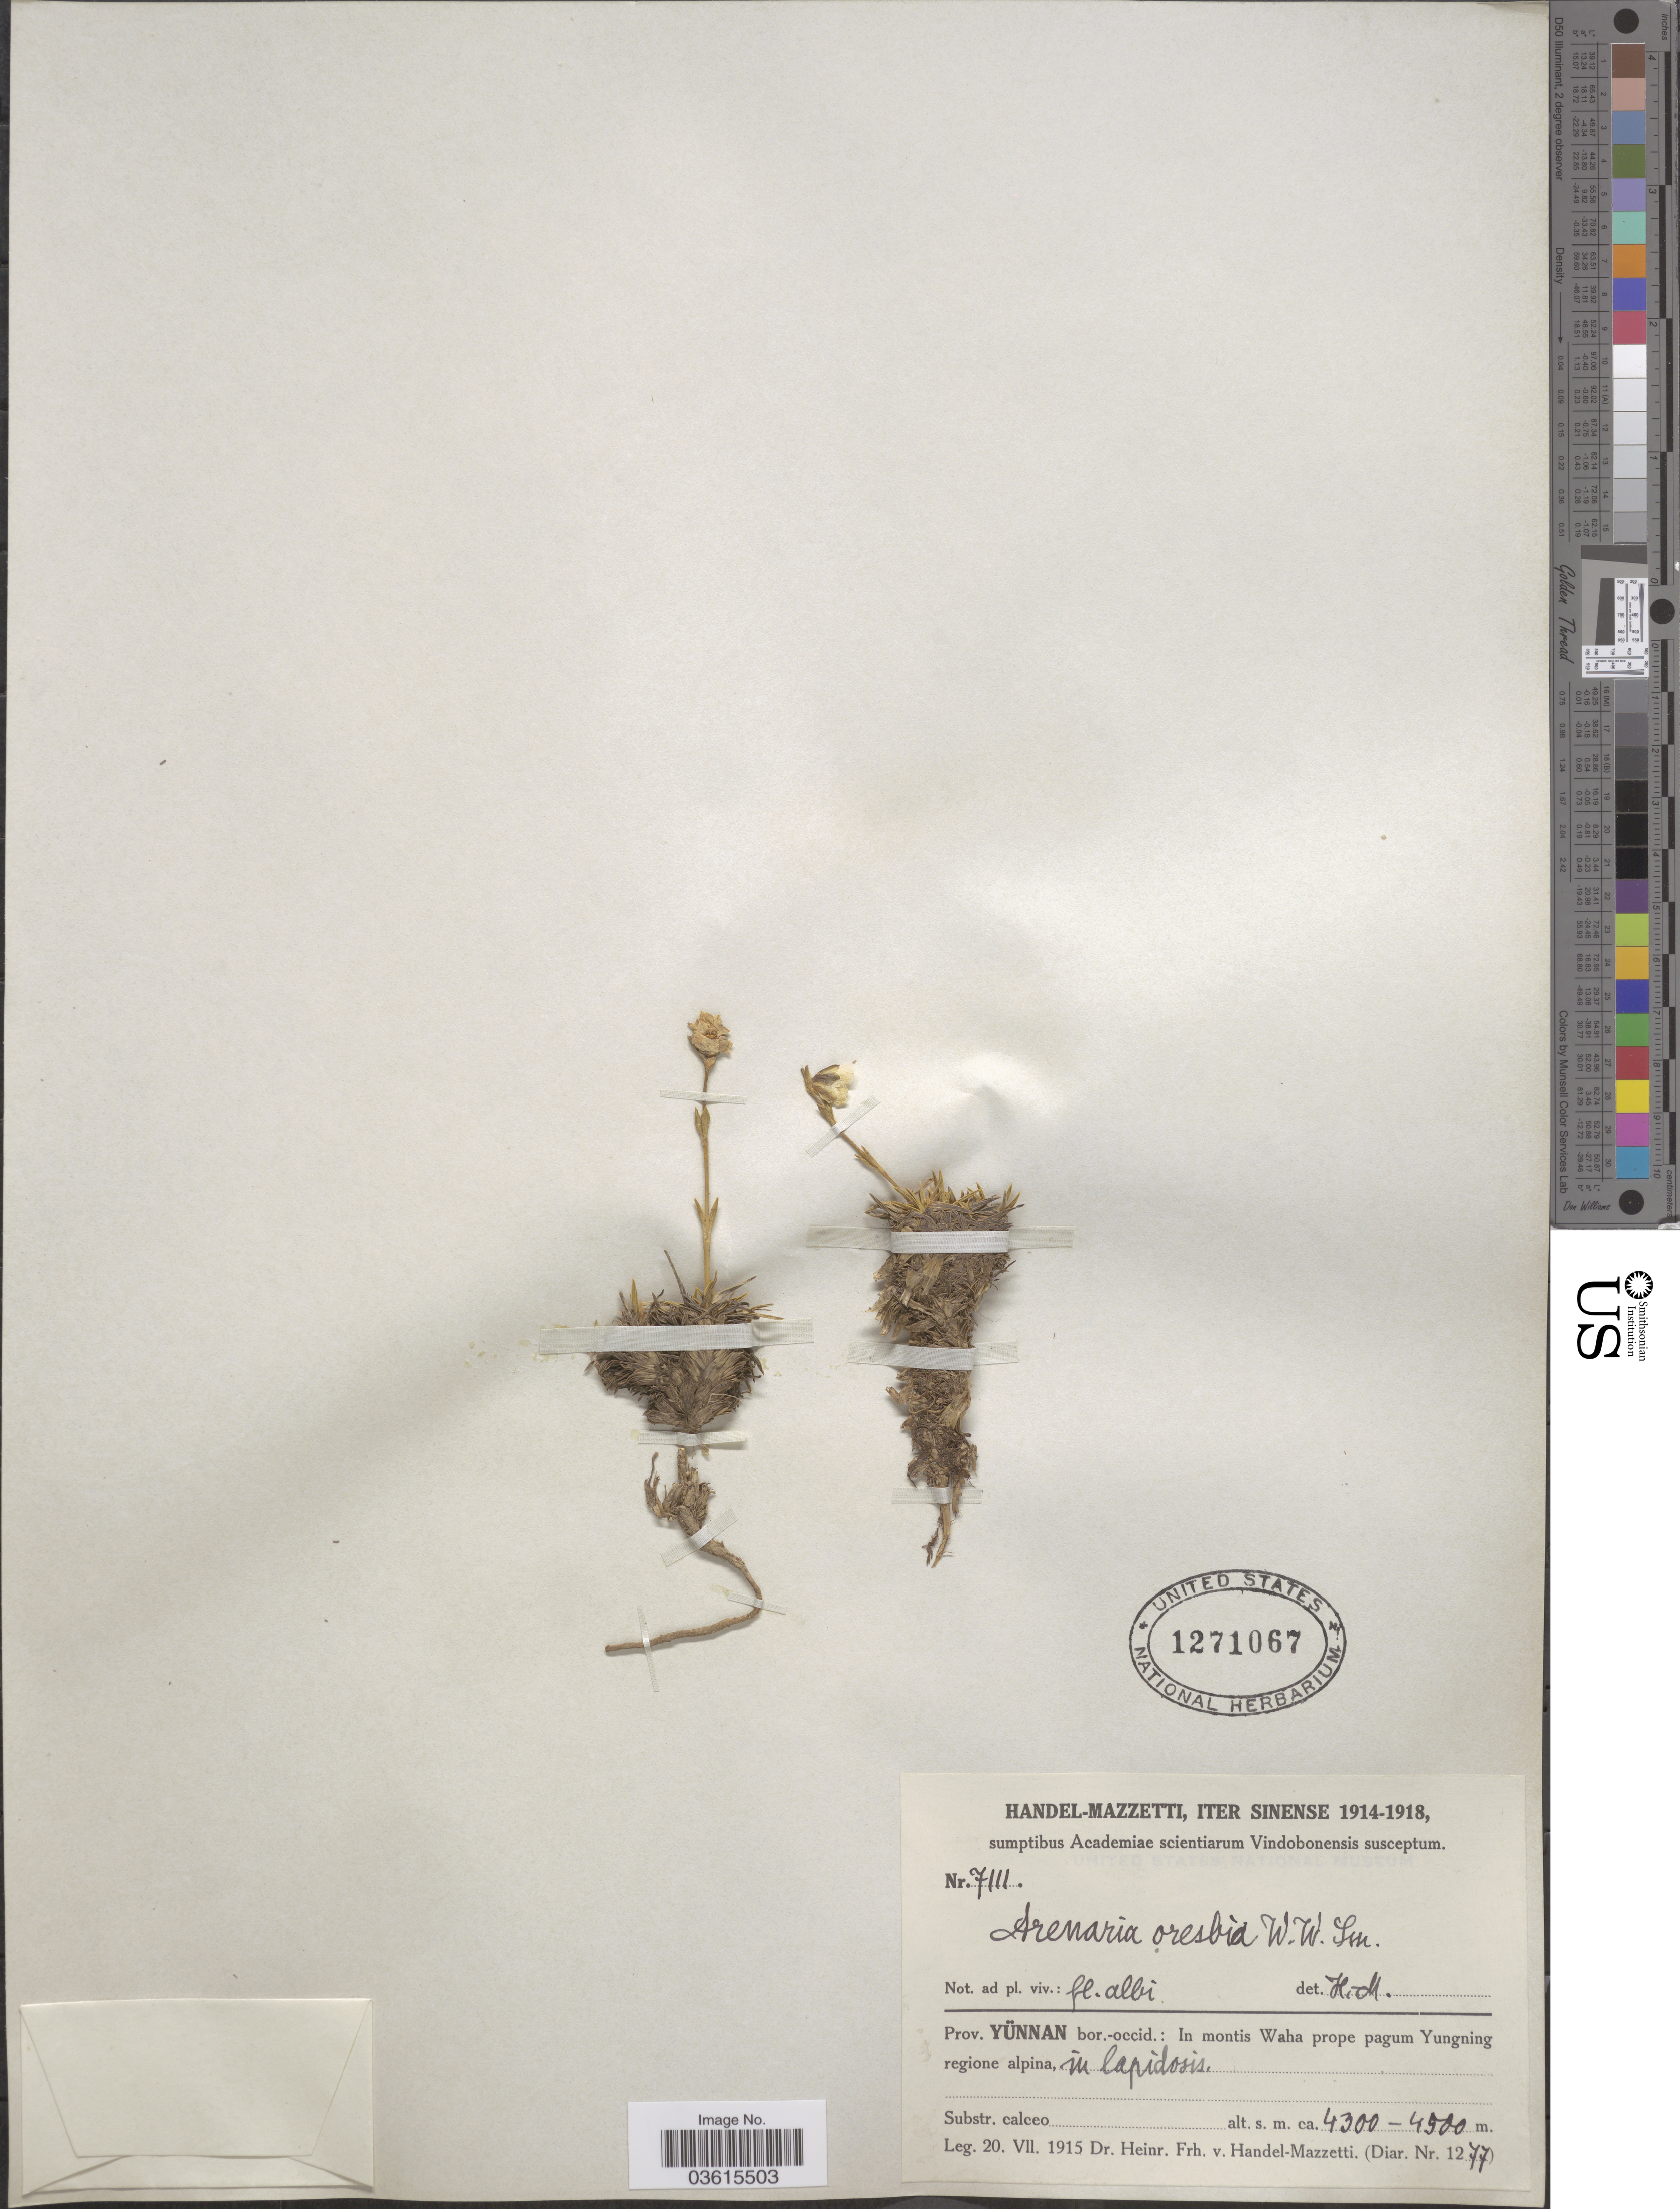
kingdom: Plantae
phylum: Tracheophyta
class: Magnoliopsida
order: Caryophyllales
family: Caryophyllaceae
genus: Arenaria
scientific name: Arenaria smithiana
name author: Mattf.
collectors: H. Handel-Mazzetti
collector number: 7111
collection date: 1915-07-20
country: China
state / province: Yunnan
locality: Bor.-occid.: In montis Waha prope pagum Yungning regione alpina, in lapidosis.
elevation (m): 4300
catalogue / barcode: US 1271067